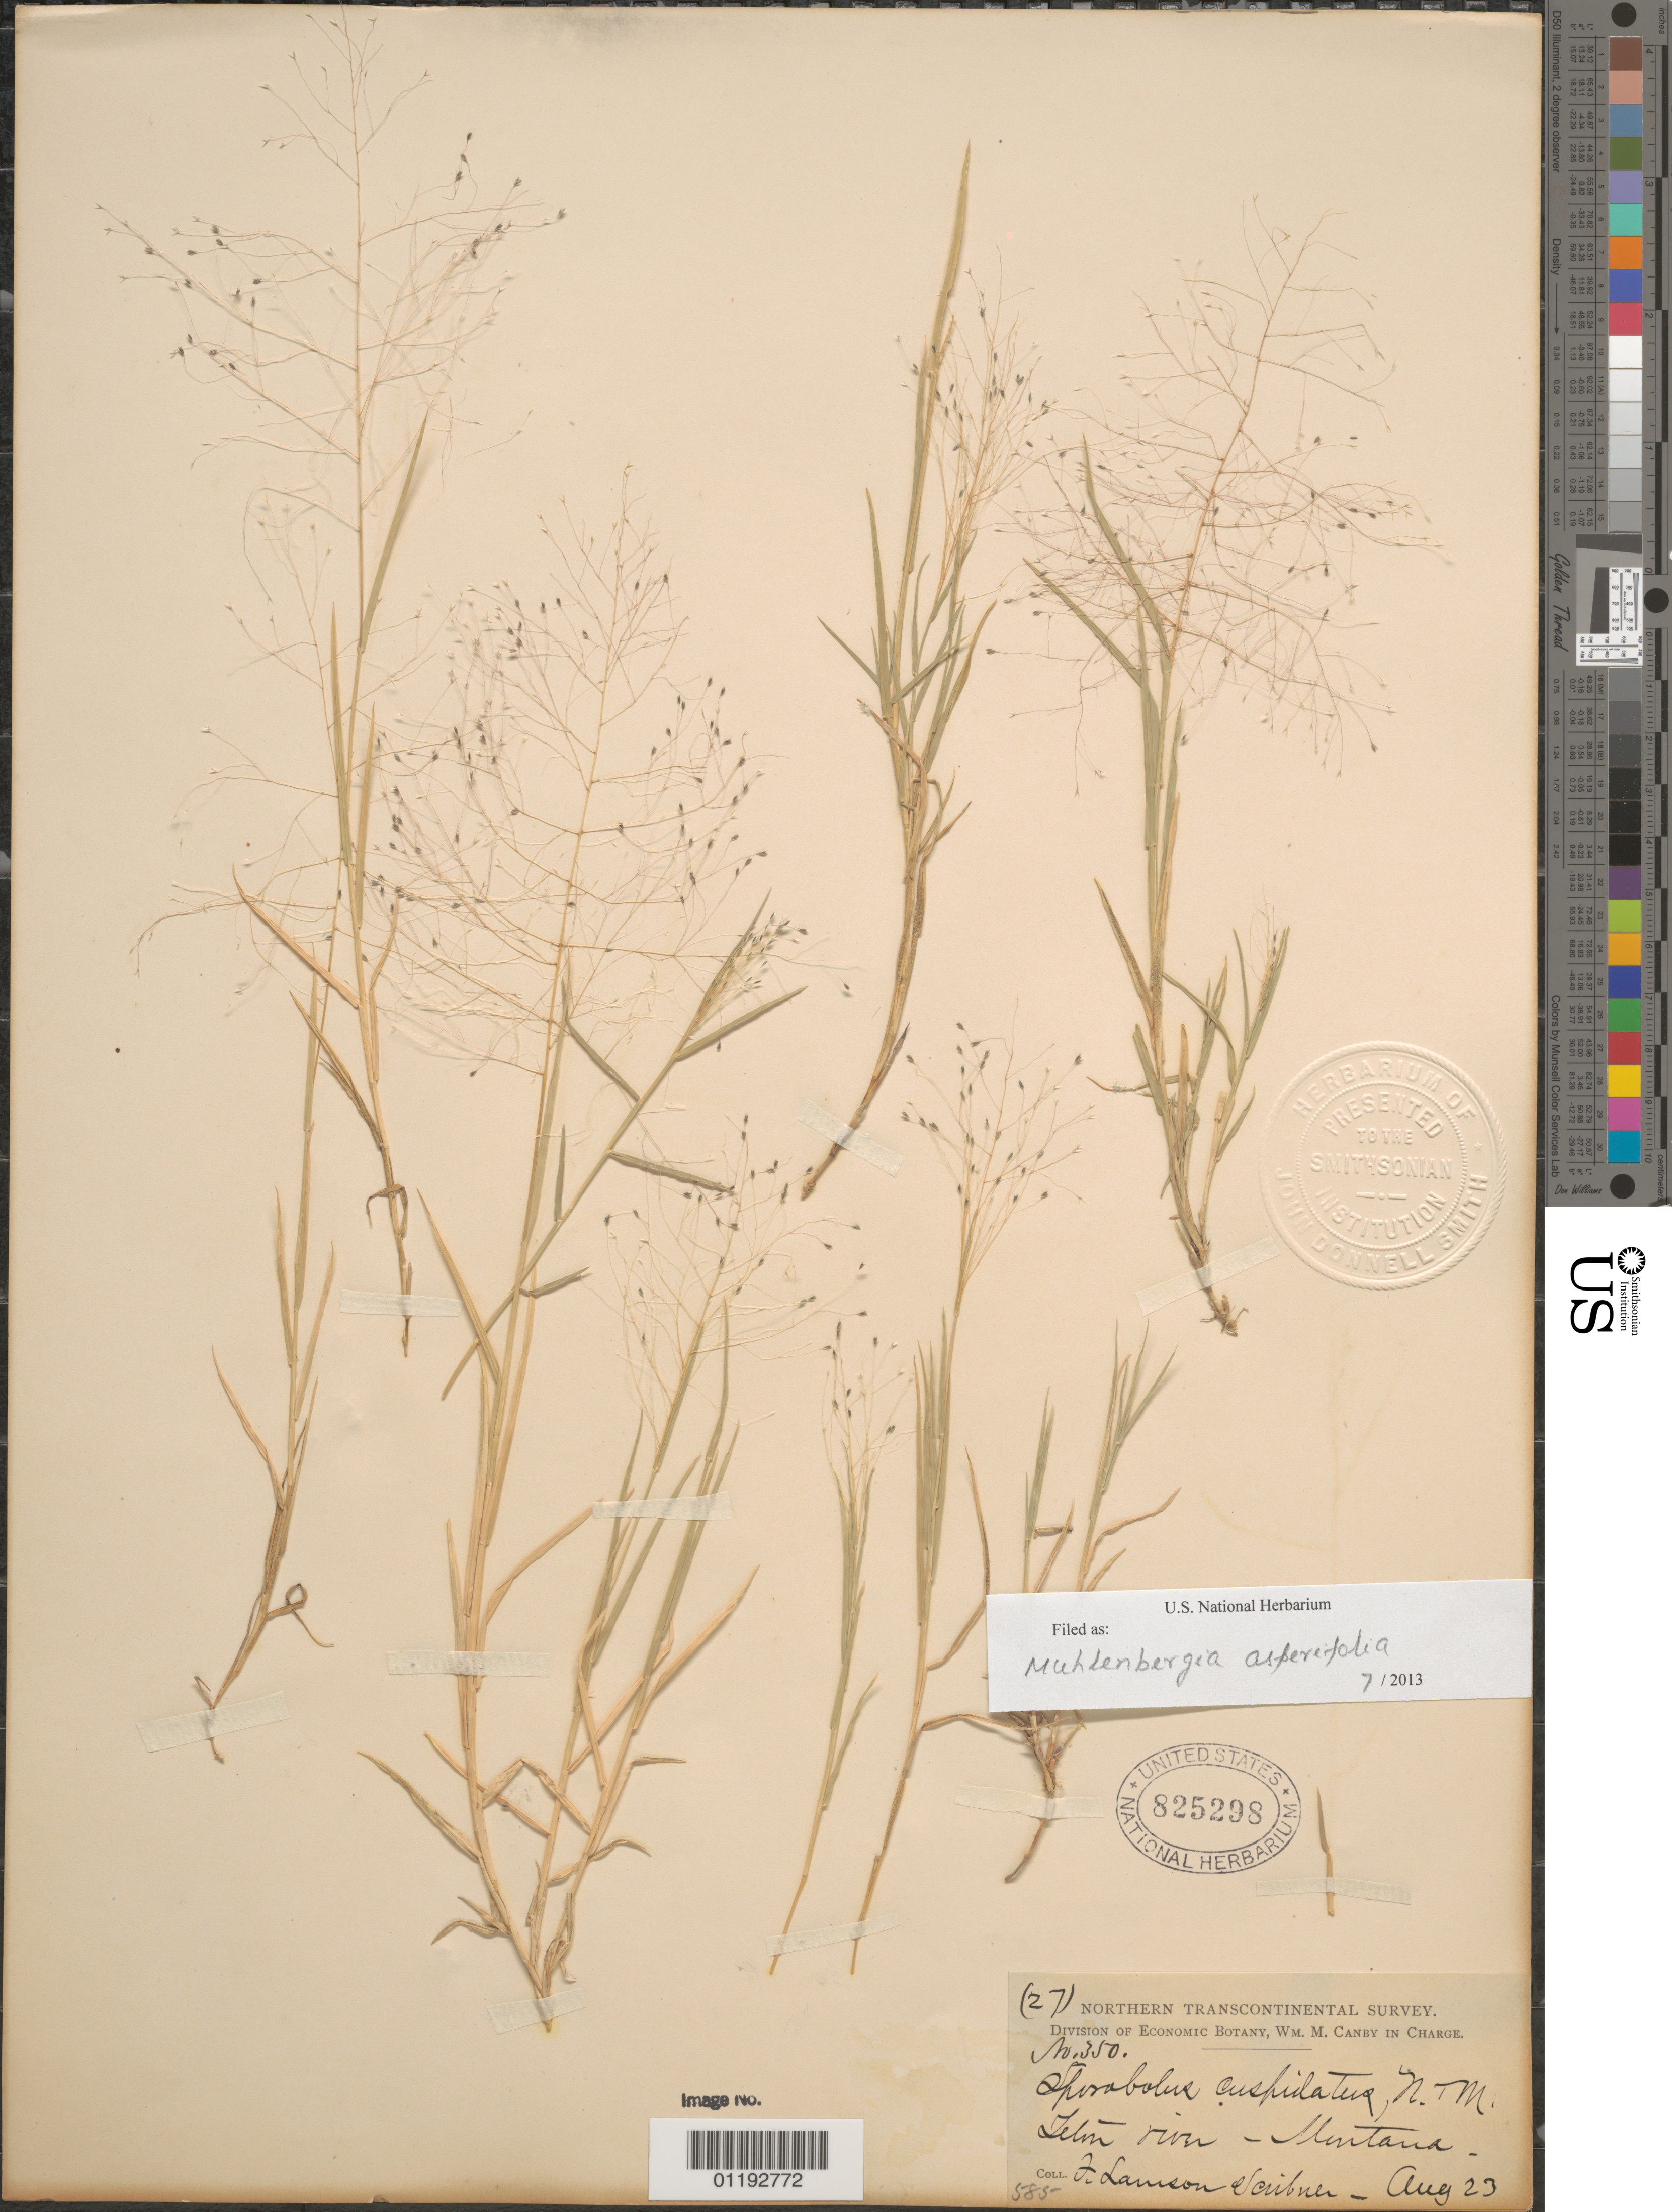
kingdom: Plantae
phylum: Tracheophyta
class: Liliopsida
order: Poales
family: Poaceae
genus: Muhlenbergia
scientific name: Muhlenbergia asperifolia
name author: (Nees & Meyen ex Trin.) Parodi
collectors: F. L. Scribner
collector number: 350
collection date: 1883-08-23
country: United States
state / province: Montana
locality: Teton River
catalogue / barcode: US 825298